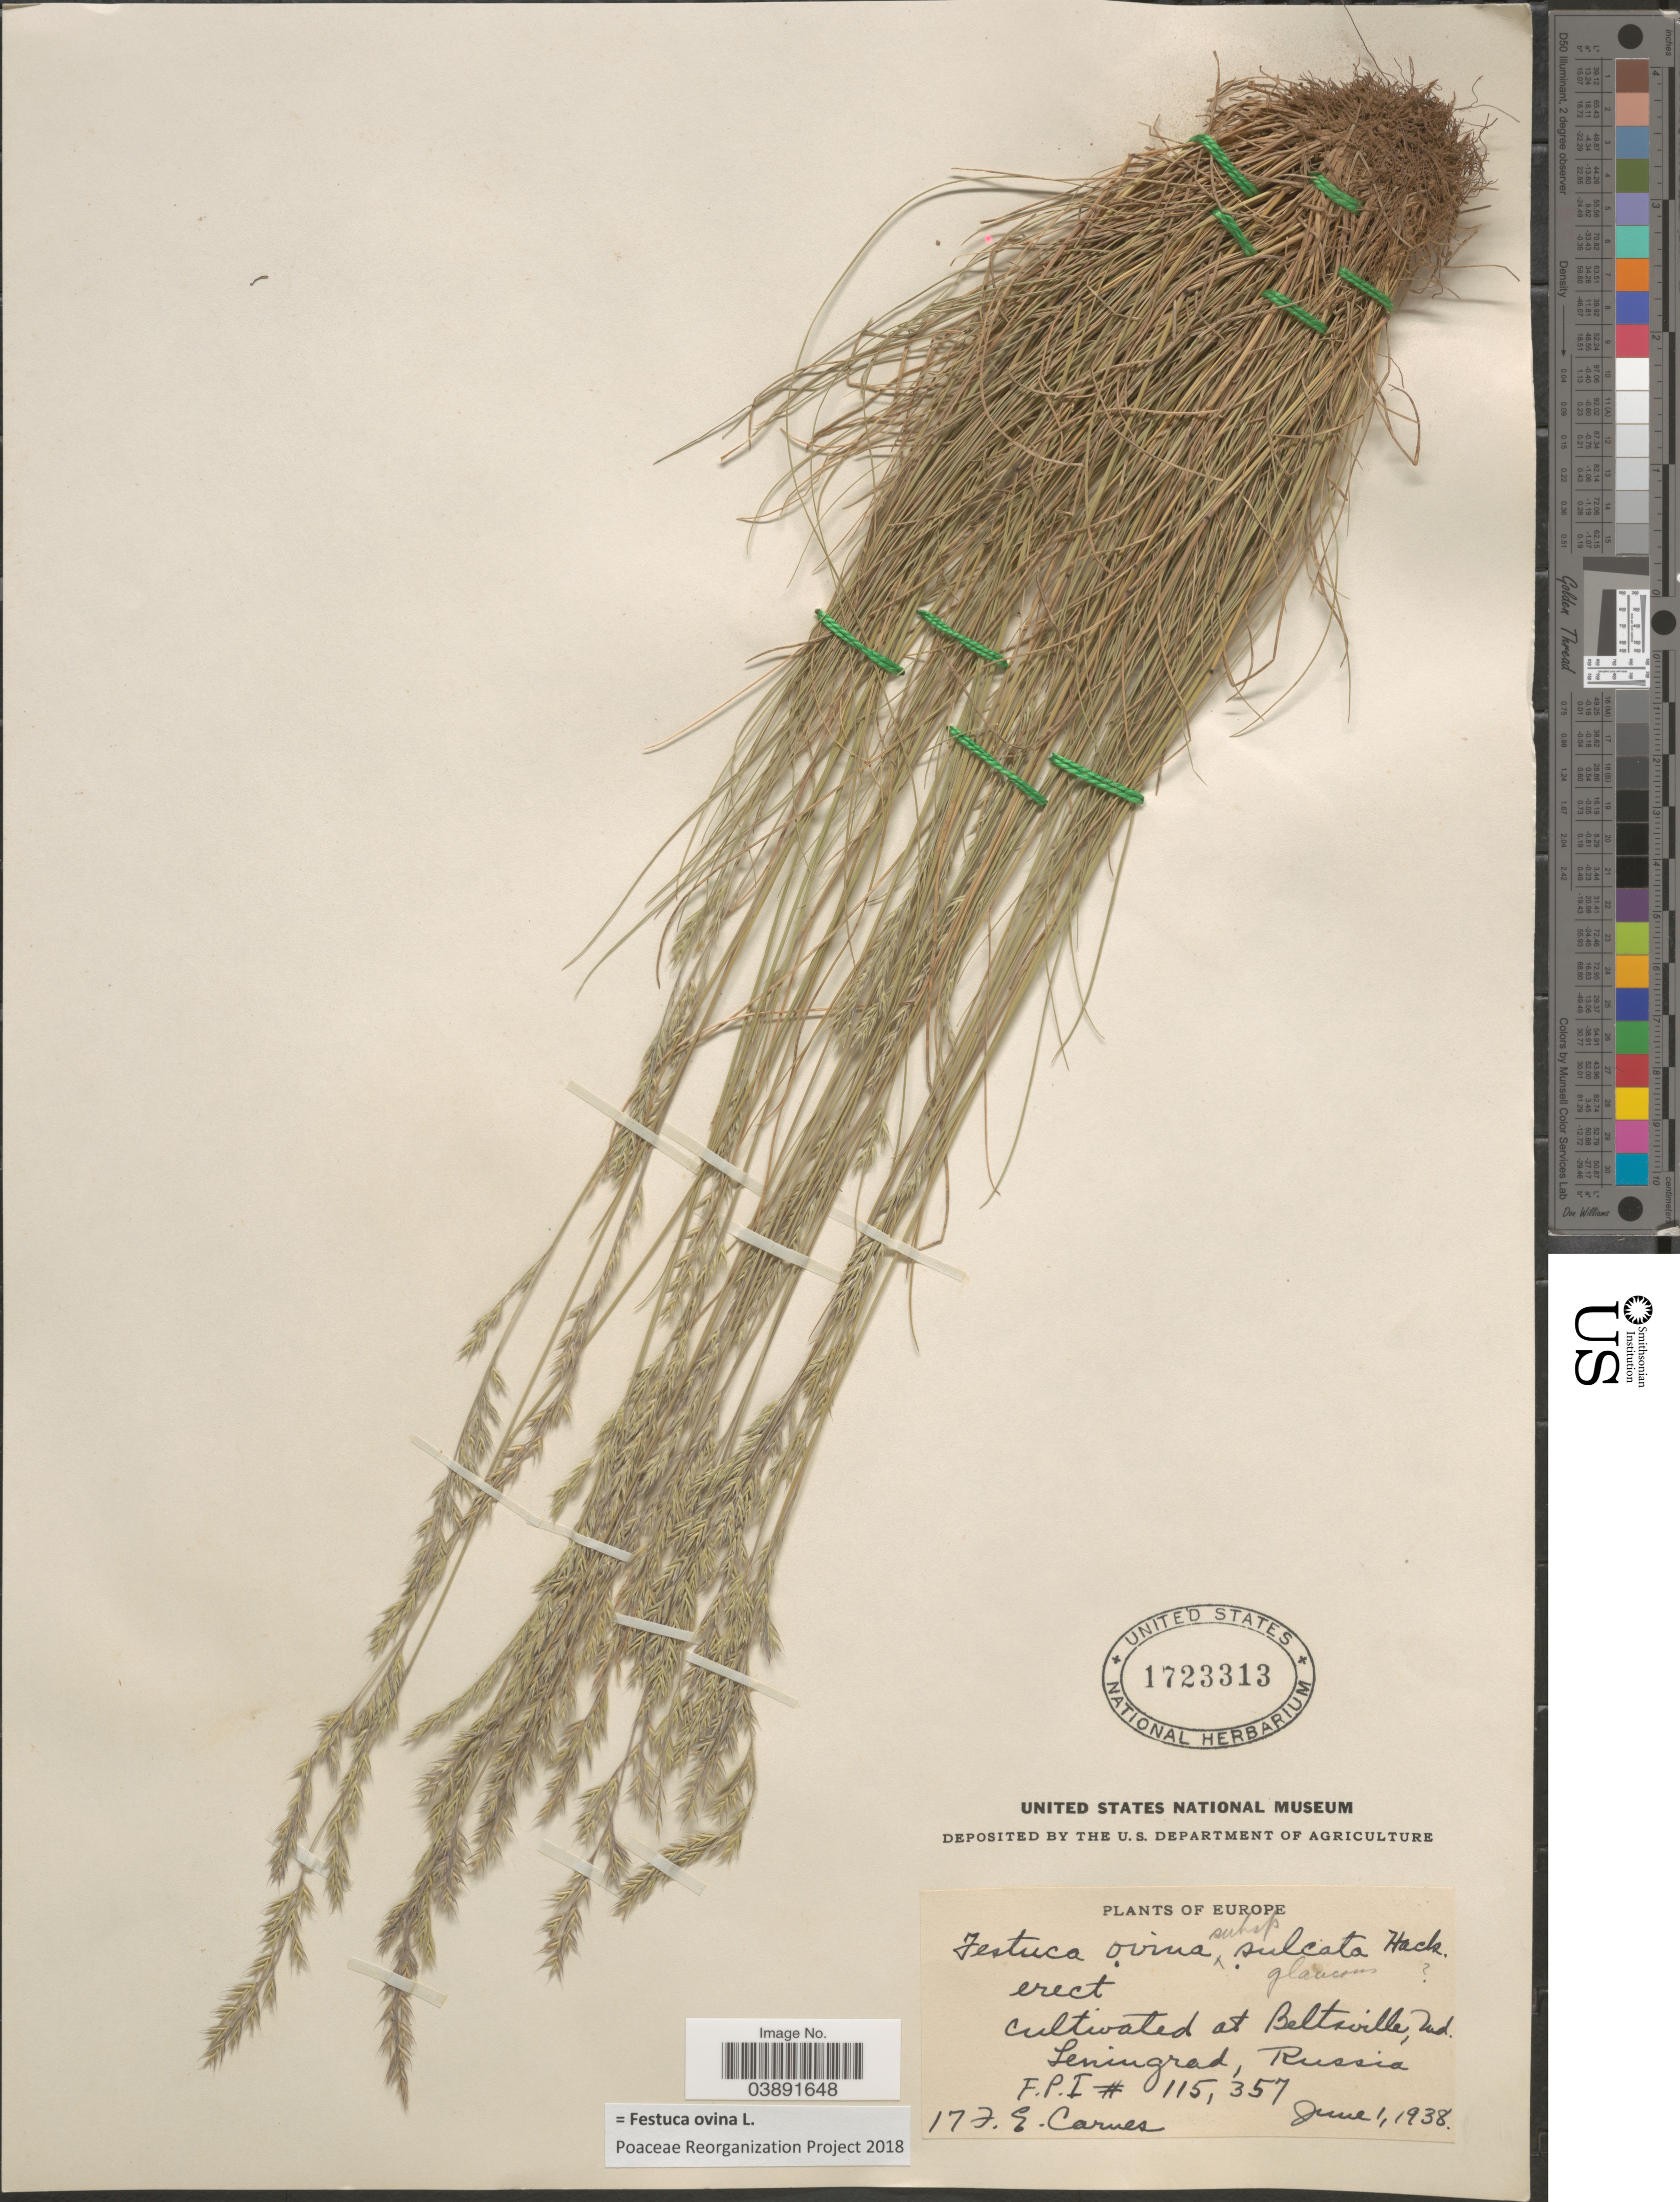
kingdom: Plantae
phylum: Tracheophyta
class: Liliopsida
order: Poales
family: Poaceae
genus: Festuca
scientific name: Festuca ovina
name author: L.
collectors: F. Carnes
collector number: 17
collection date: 1938-06-01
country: United States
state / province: Maryland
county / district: Prince George's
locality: Beltsville.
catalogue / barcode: US 1723313